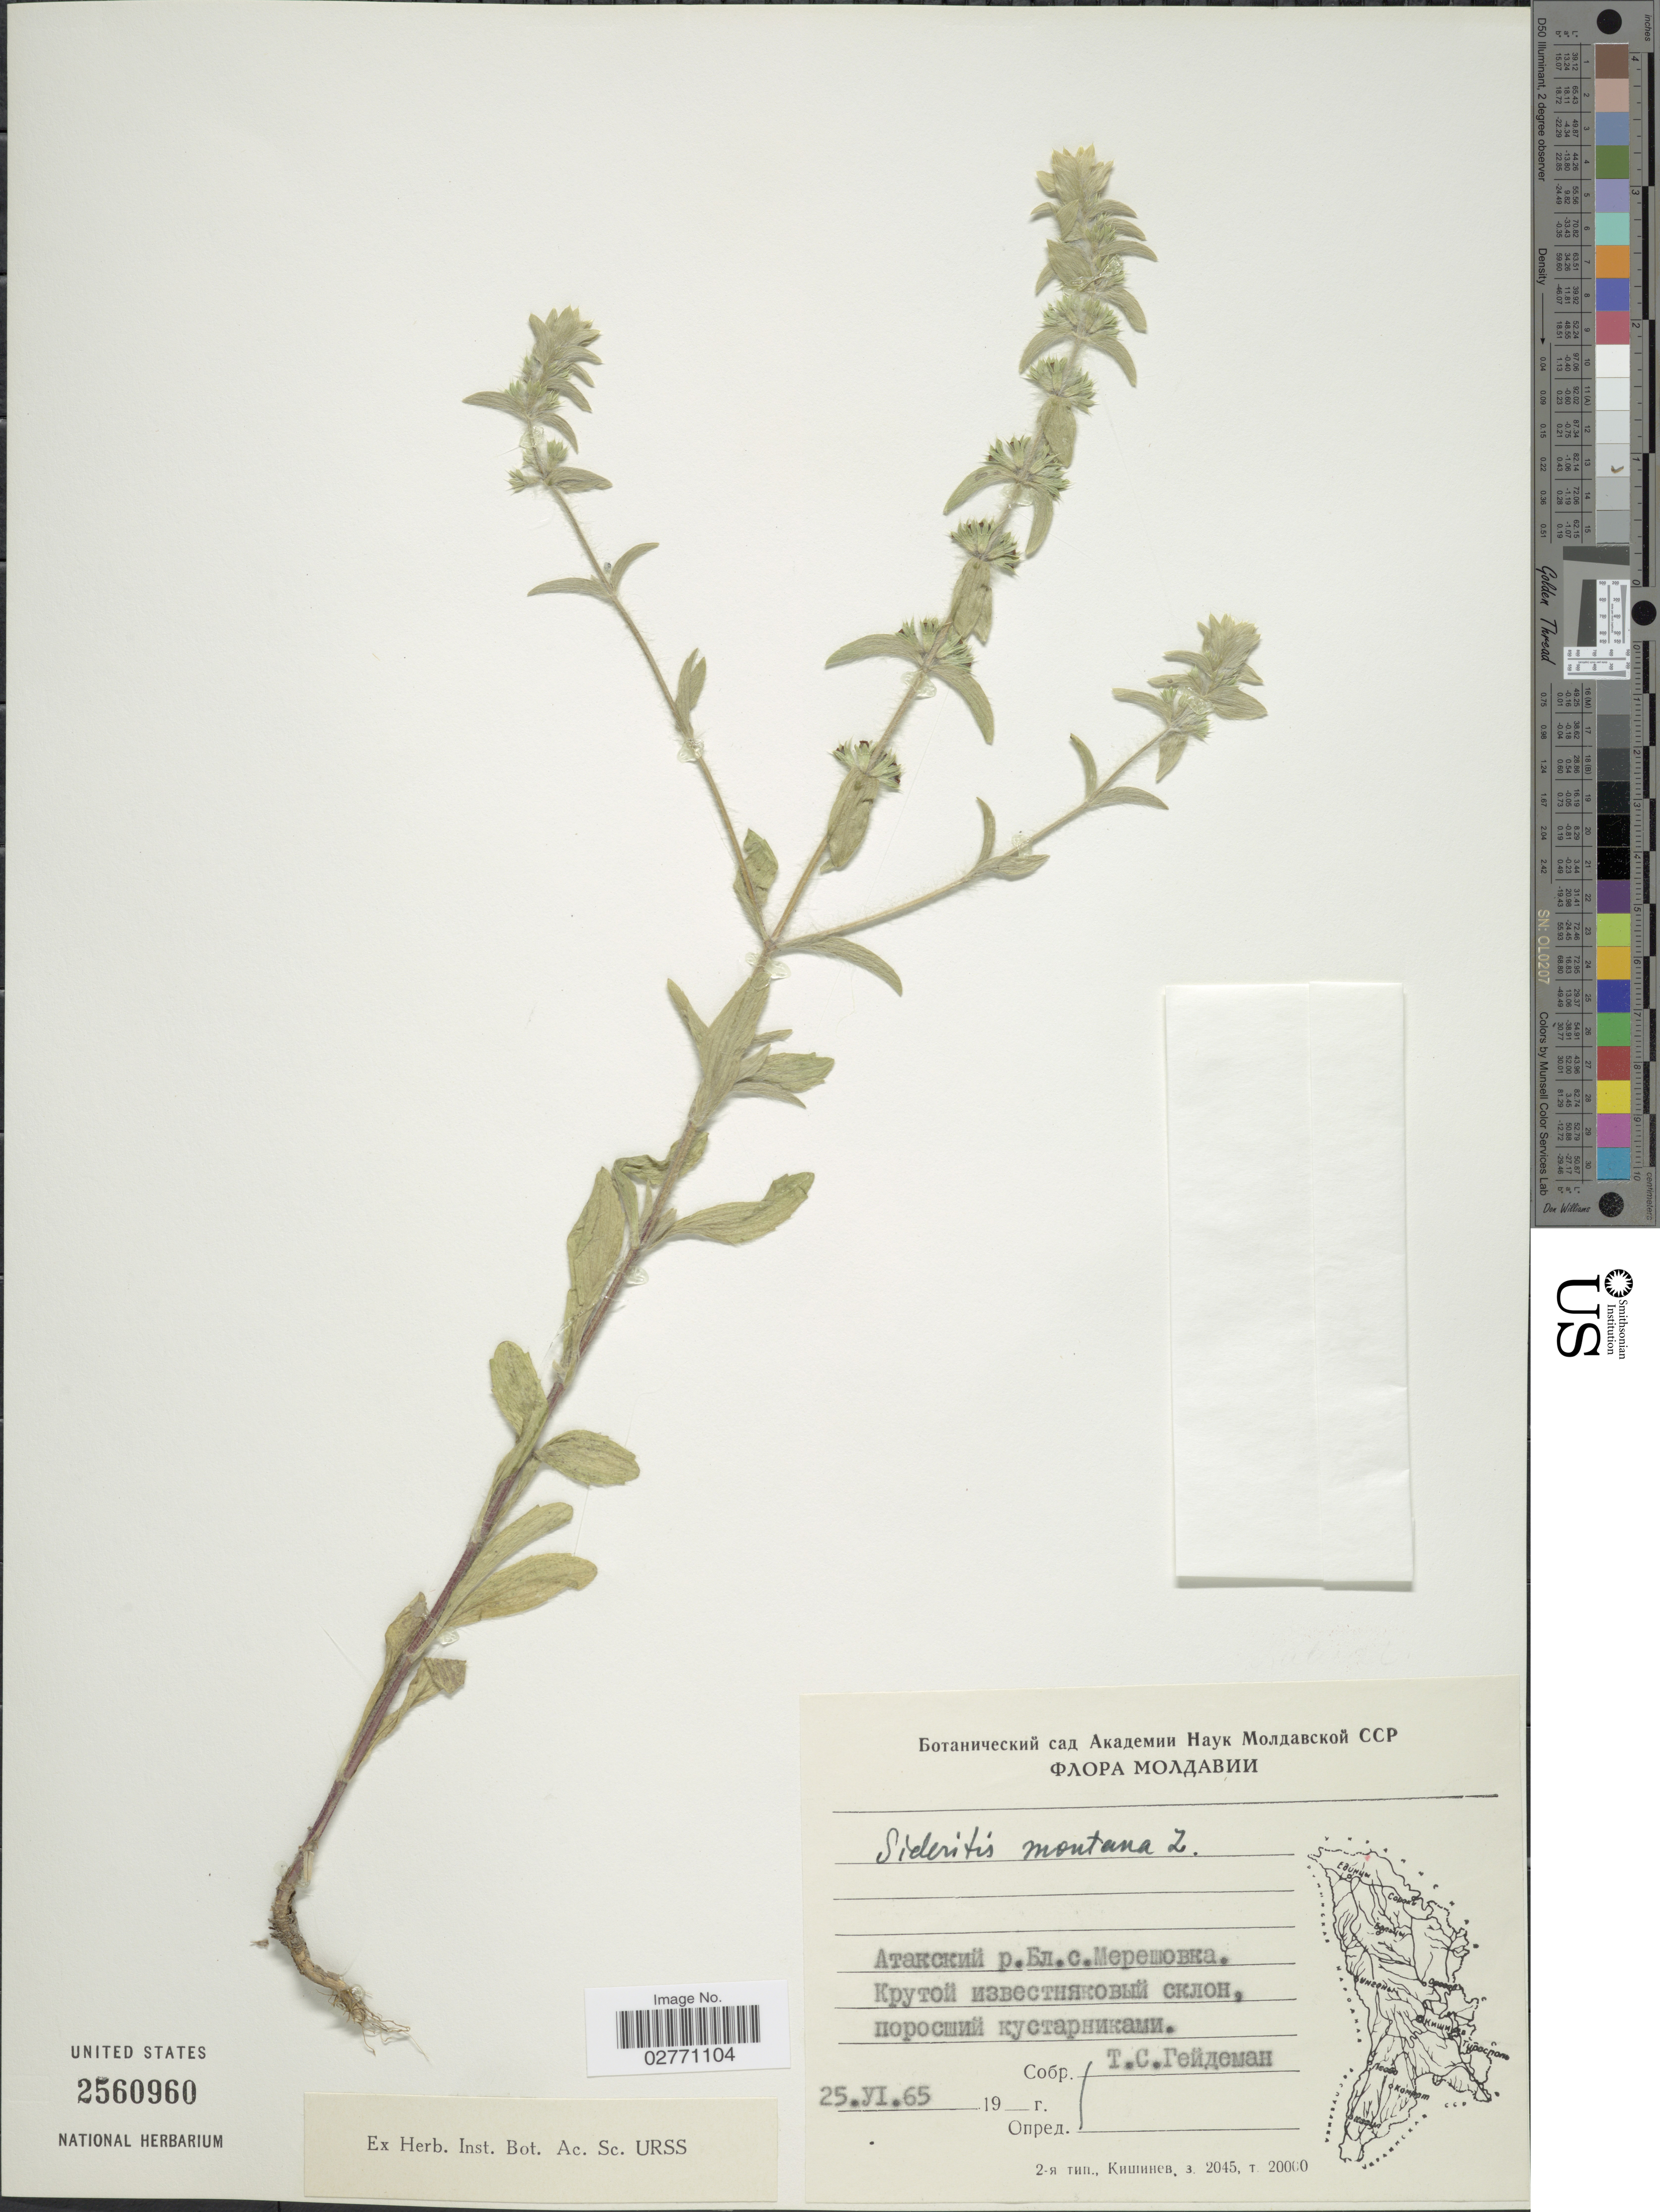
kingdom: Plantae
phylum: Tracheophyta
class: Magnoliopsida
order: Lamiales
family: Lamiaceae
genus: Sideritis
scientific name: Sideritis montana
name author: L.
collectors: T. Geideman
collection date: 1965-06-25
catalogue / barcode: US 2560960